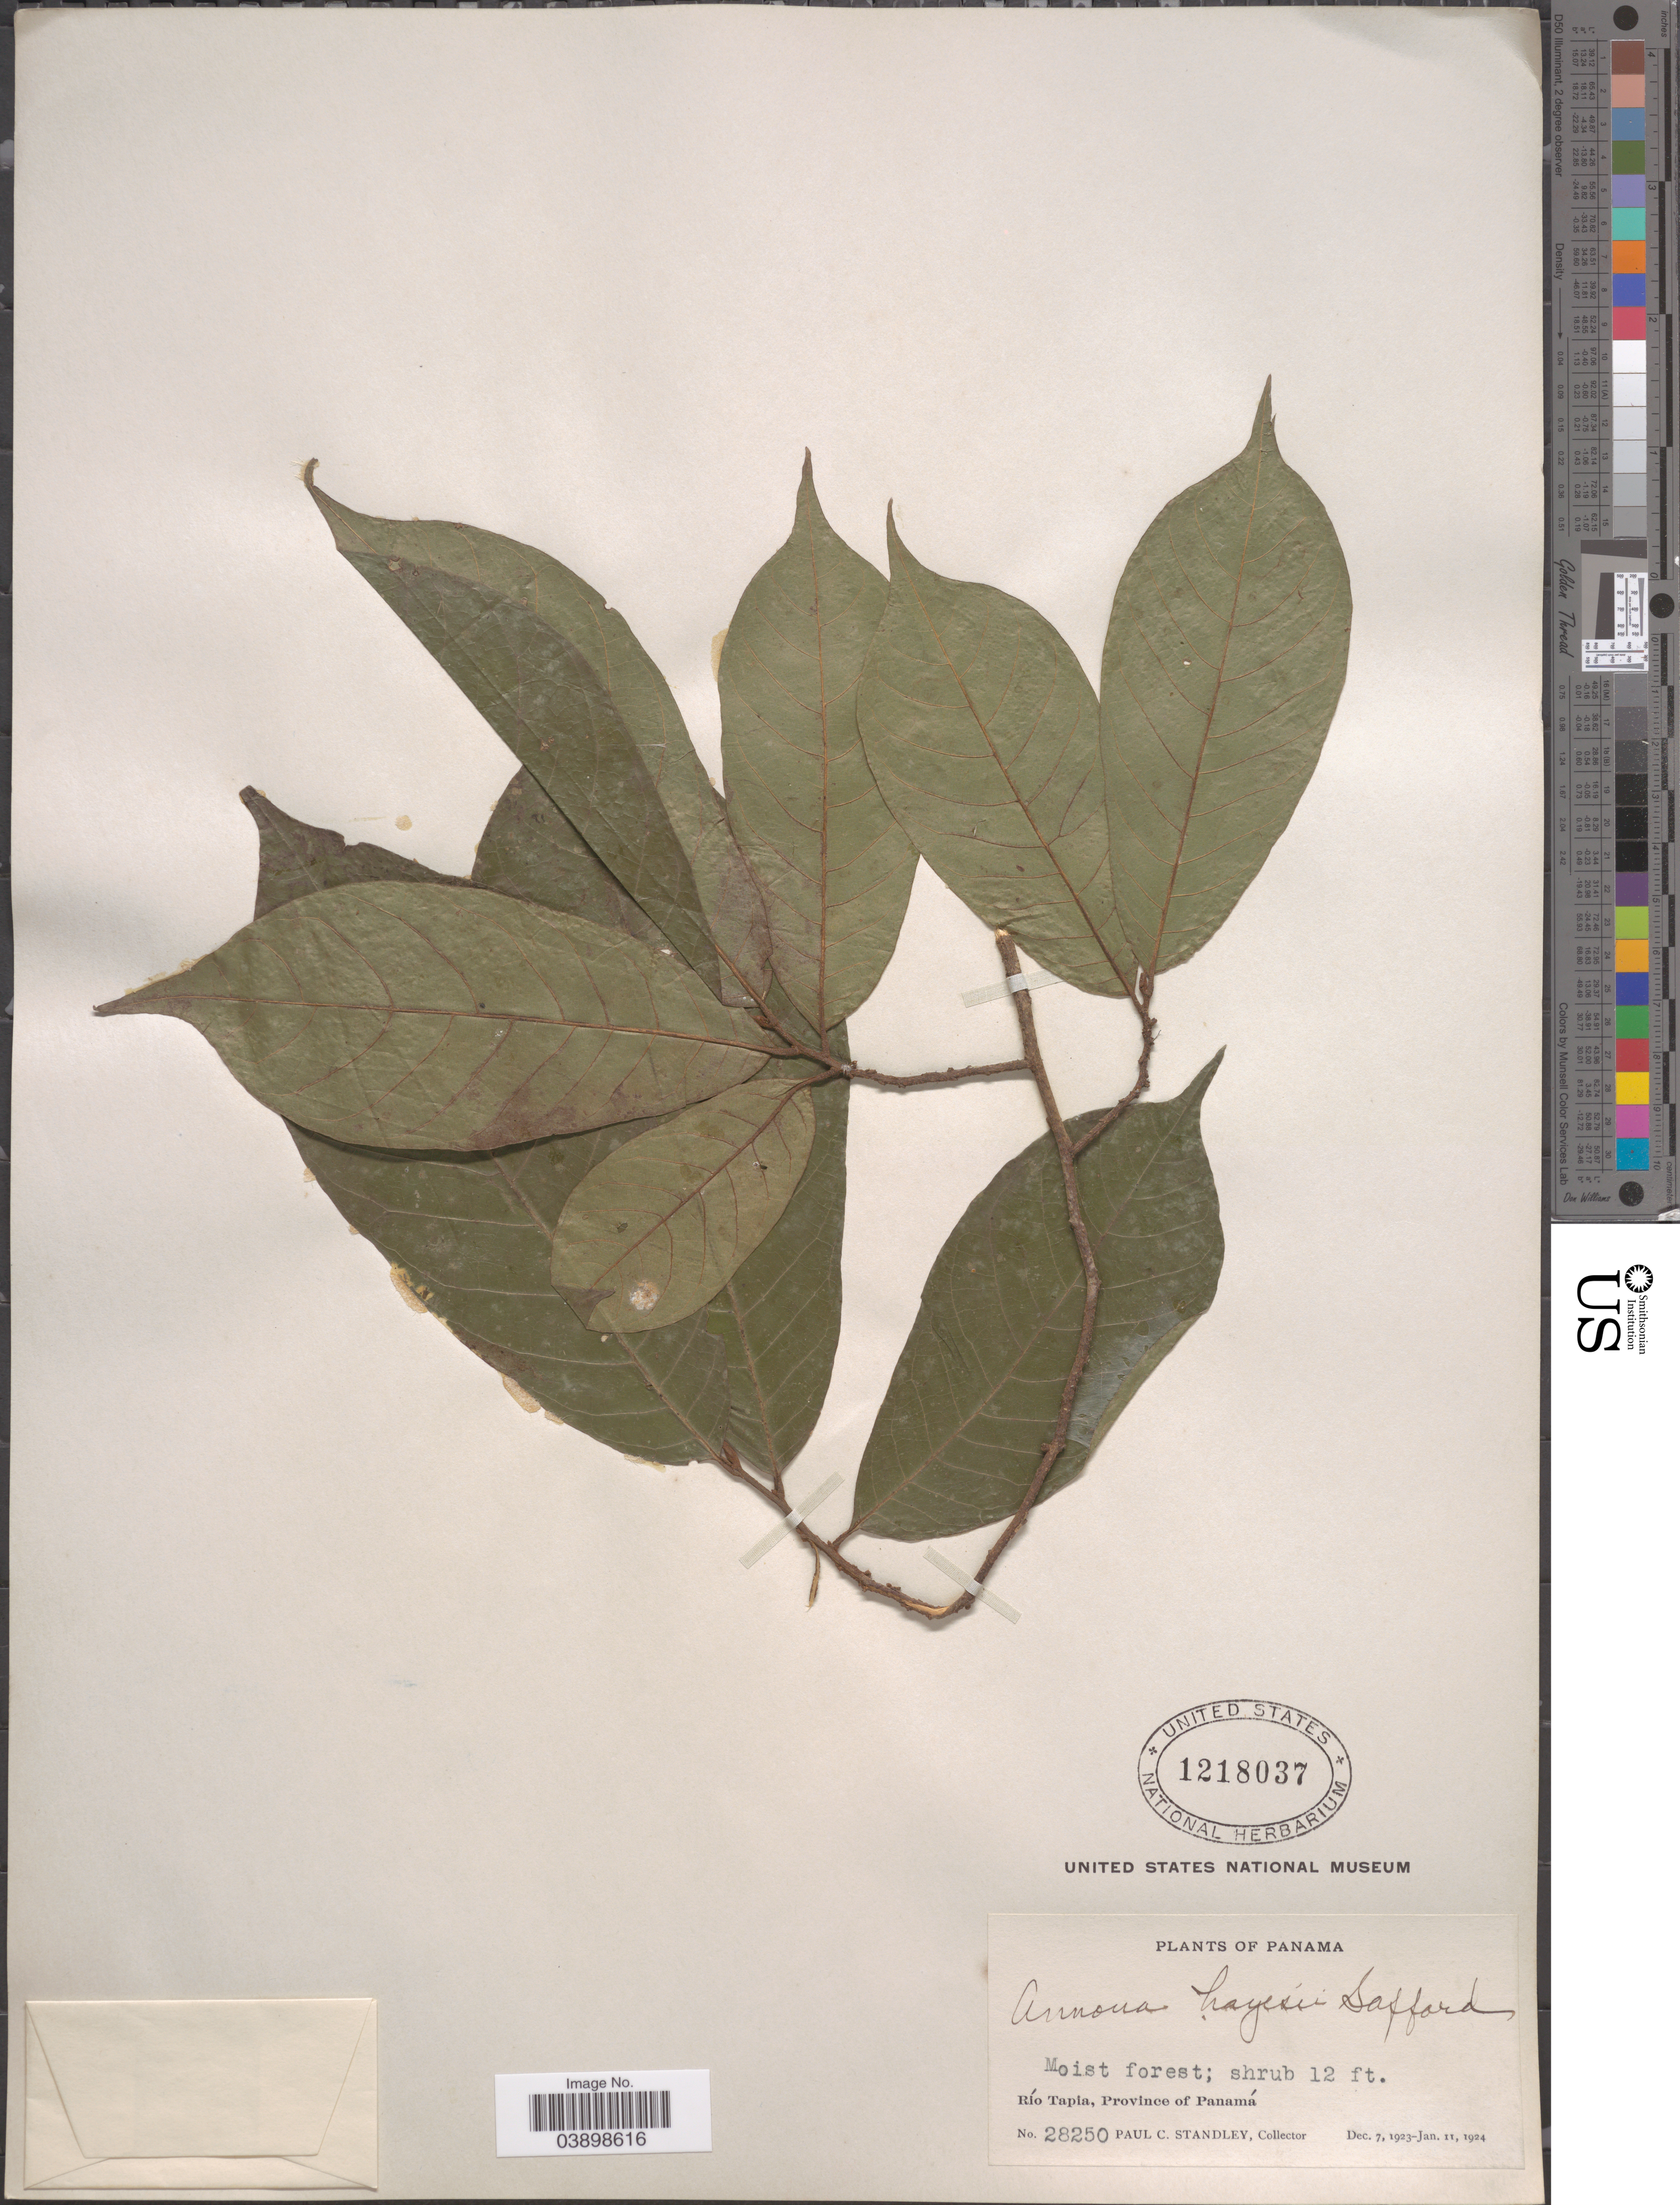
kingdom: Plantae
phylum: Tracheophyta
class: Magnoliopsida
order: Magnoliales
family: Annonaceae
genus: Annona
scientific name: Annona hayesii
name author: Saff. in Standl.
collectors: P. C. Standley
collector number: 28250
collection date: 1923-12-07/1924-01-11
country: Panama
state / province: Panamá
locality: Río Tapia, Province of Panamá.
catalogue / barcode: US 1218037